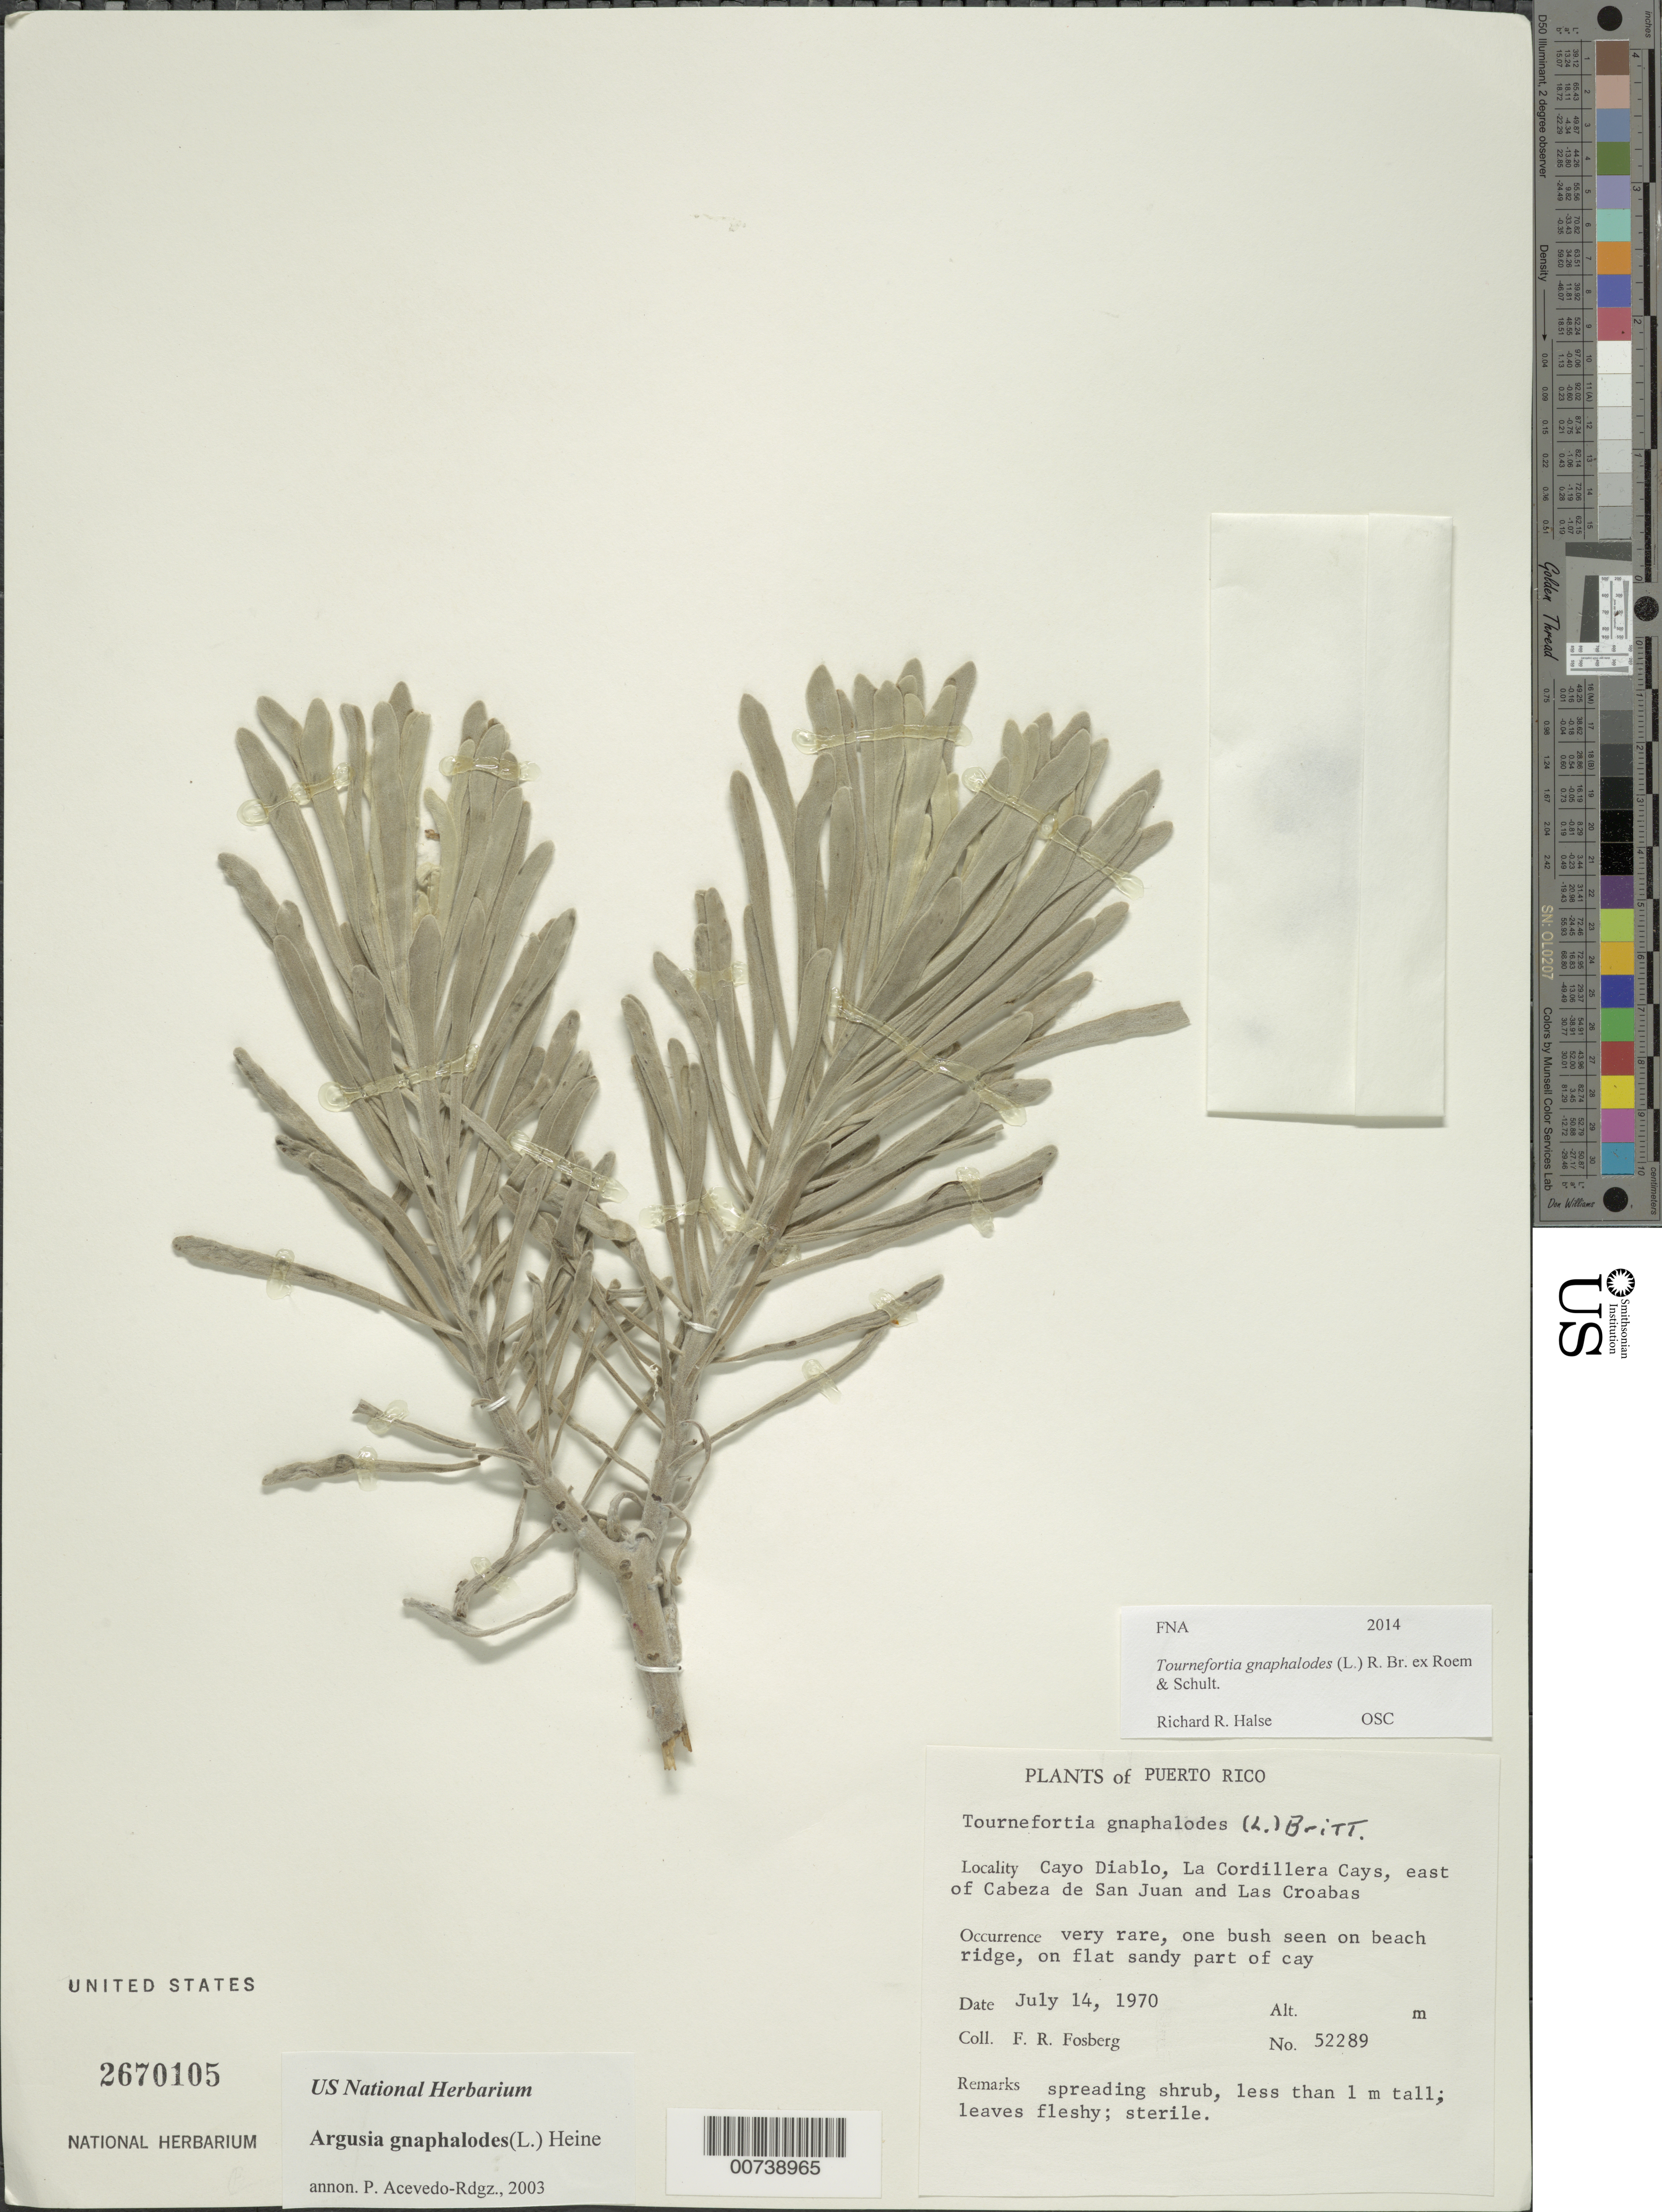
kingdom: Plantae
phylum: Tracheophyta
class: Magnoliopsida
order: Boraginales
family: Heliotropiaceae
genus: Tournefortia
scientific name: Tournefortia gnaphalodes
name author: (L.) R. Br. ex Roem. & Schult.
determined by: Halse, R. R.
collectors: F. R. Fosberg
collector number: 52289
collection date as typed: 14 Jul 1970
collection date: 1970-07-14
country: Puerto Rico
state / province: San Juan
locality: Cayo Diablo, La Cordillera Caya, E of Cabeza de San Juan and Las Croabas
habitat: Very rare, one bush seen on beach ridge, on flat sandy part of cay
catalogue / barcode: US 2670105